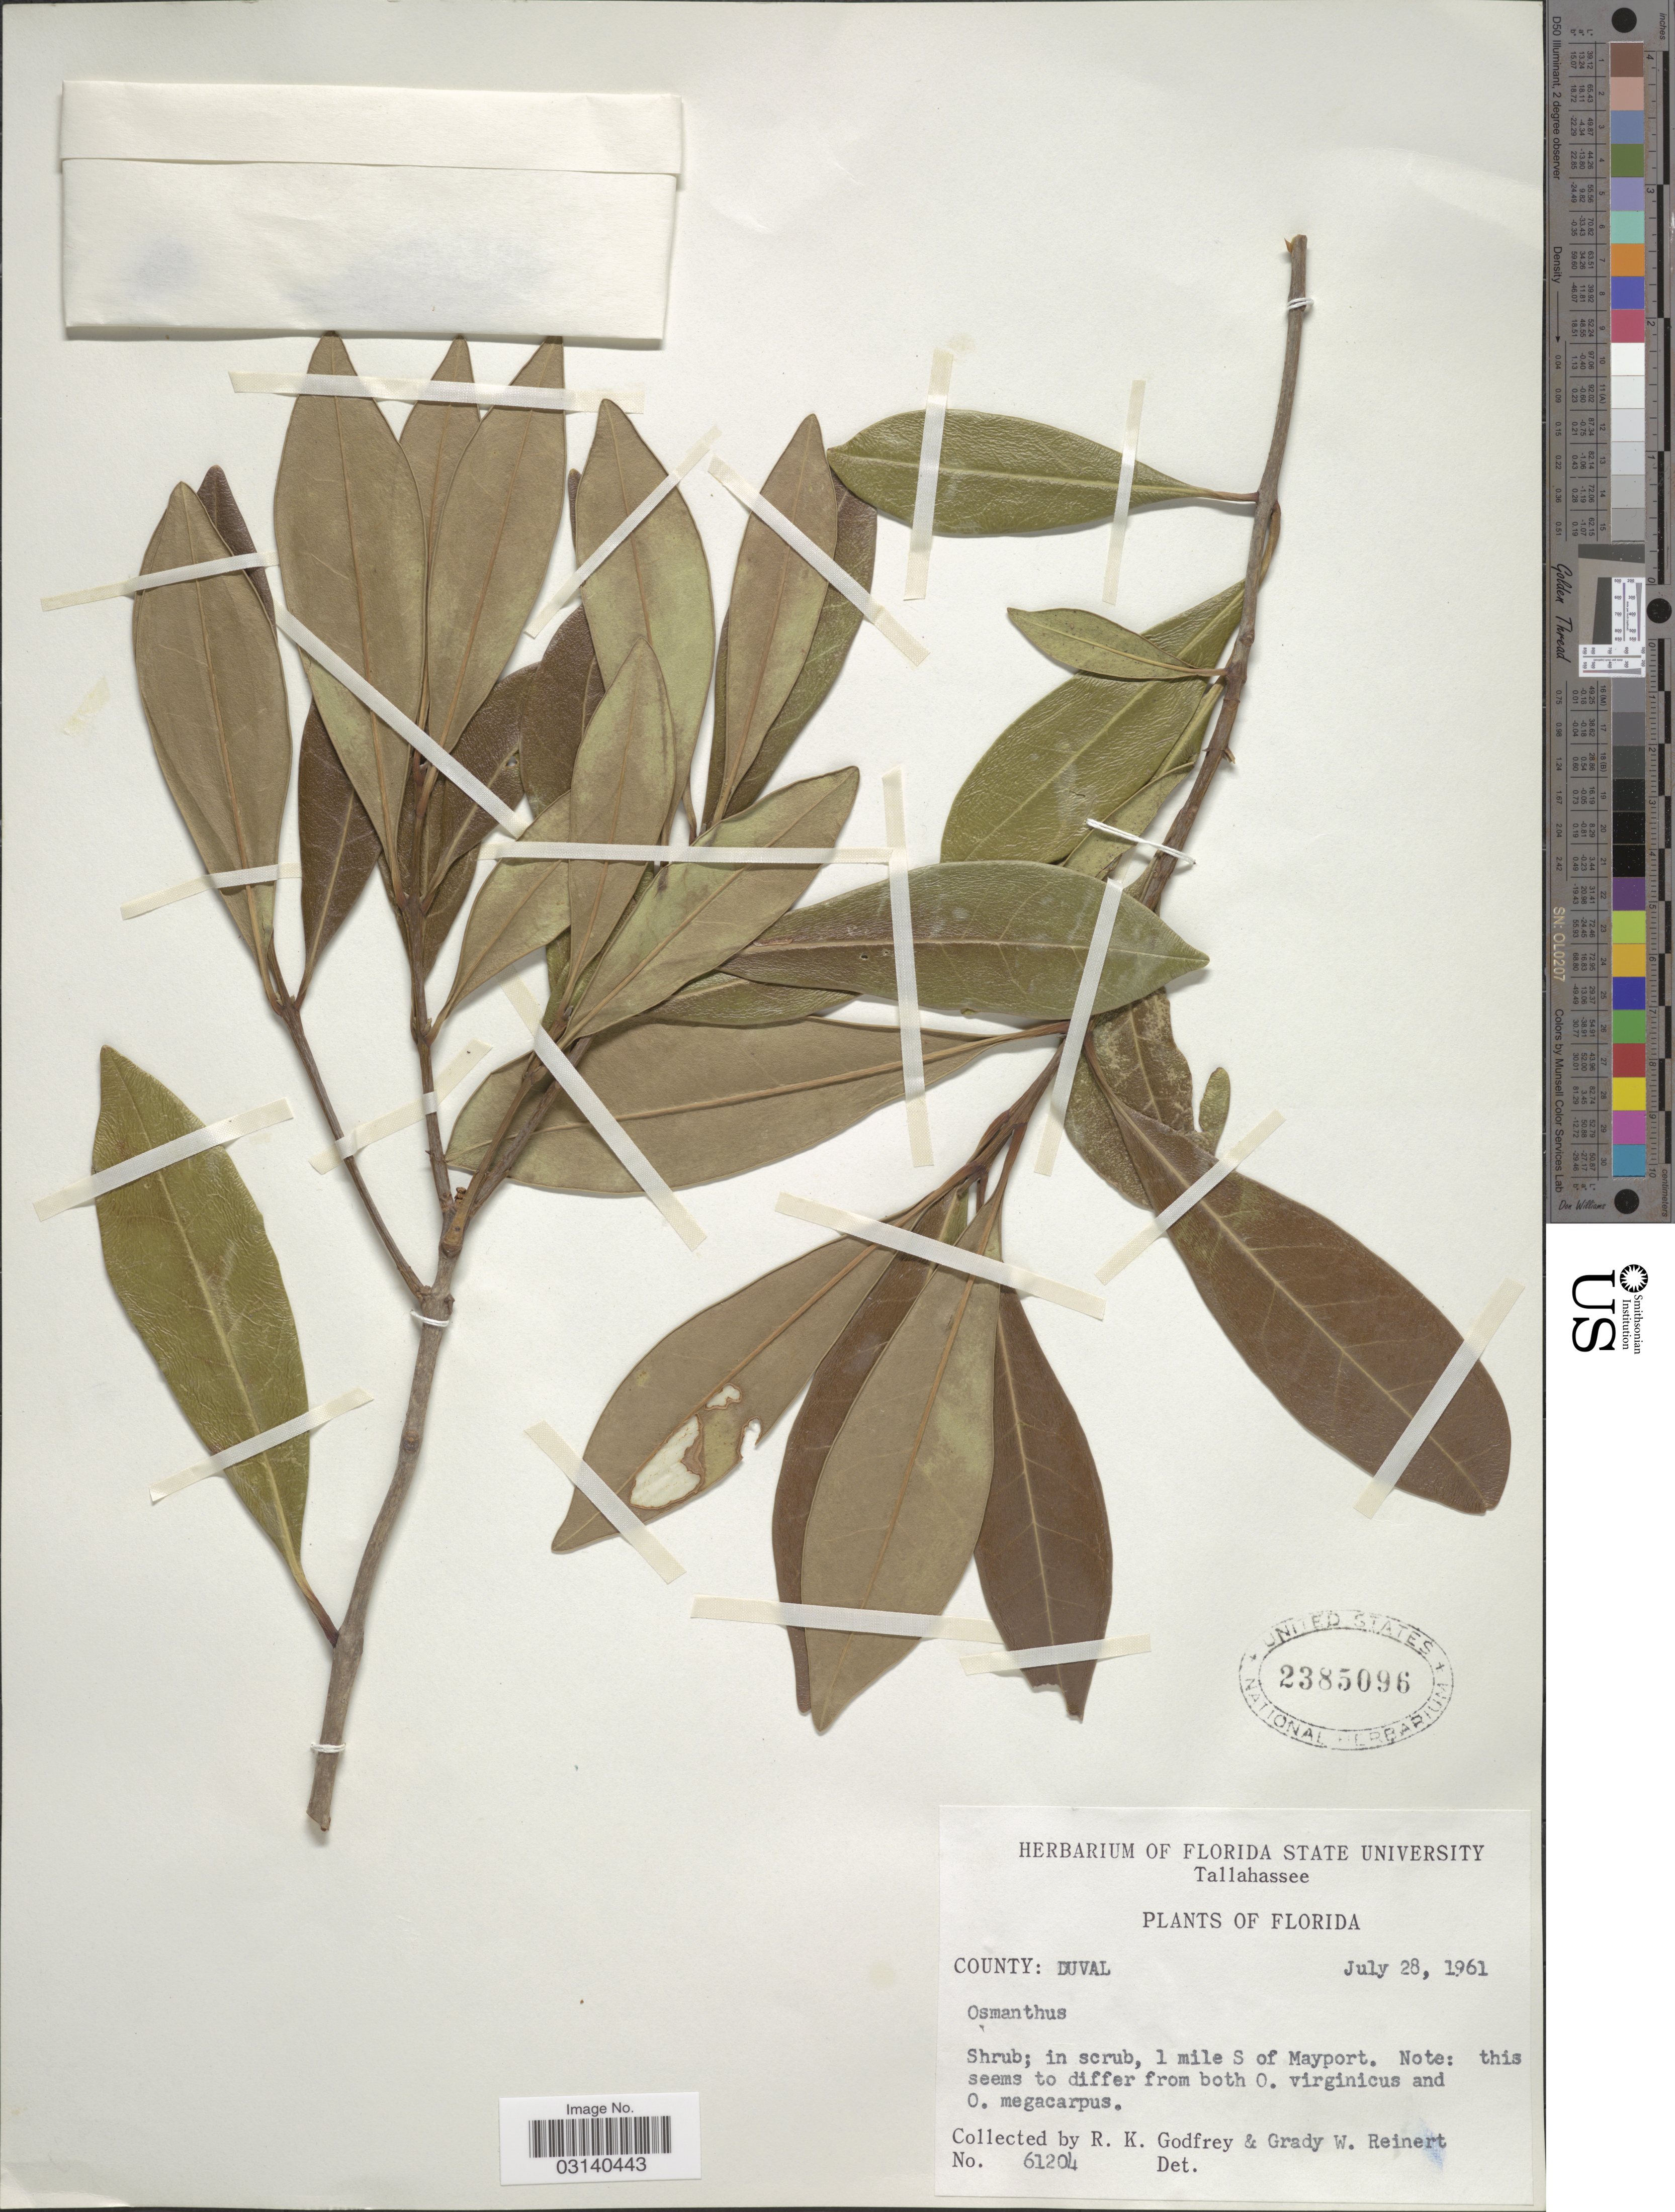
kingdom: Plantae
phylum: Tracheophyta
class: Magnoliopsida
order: Lamiales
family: Oleaceae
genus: Osmanthus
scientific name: Osmanthus sp.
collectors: R. K. Godfrey & G. Reinert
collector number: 61204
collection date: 1961-07-28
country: United States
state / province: Florida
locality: County: Duval, 1 mile S of Mayport.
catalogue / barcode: US 2385096